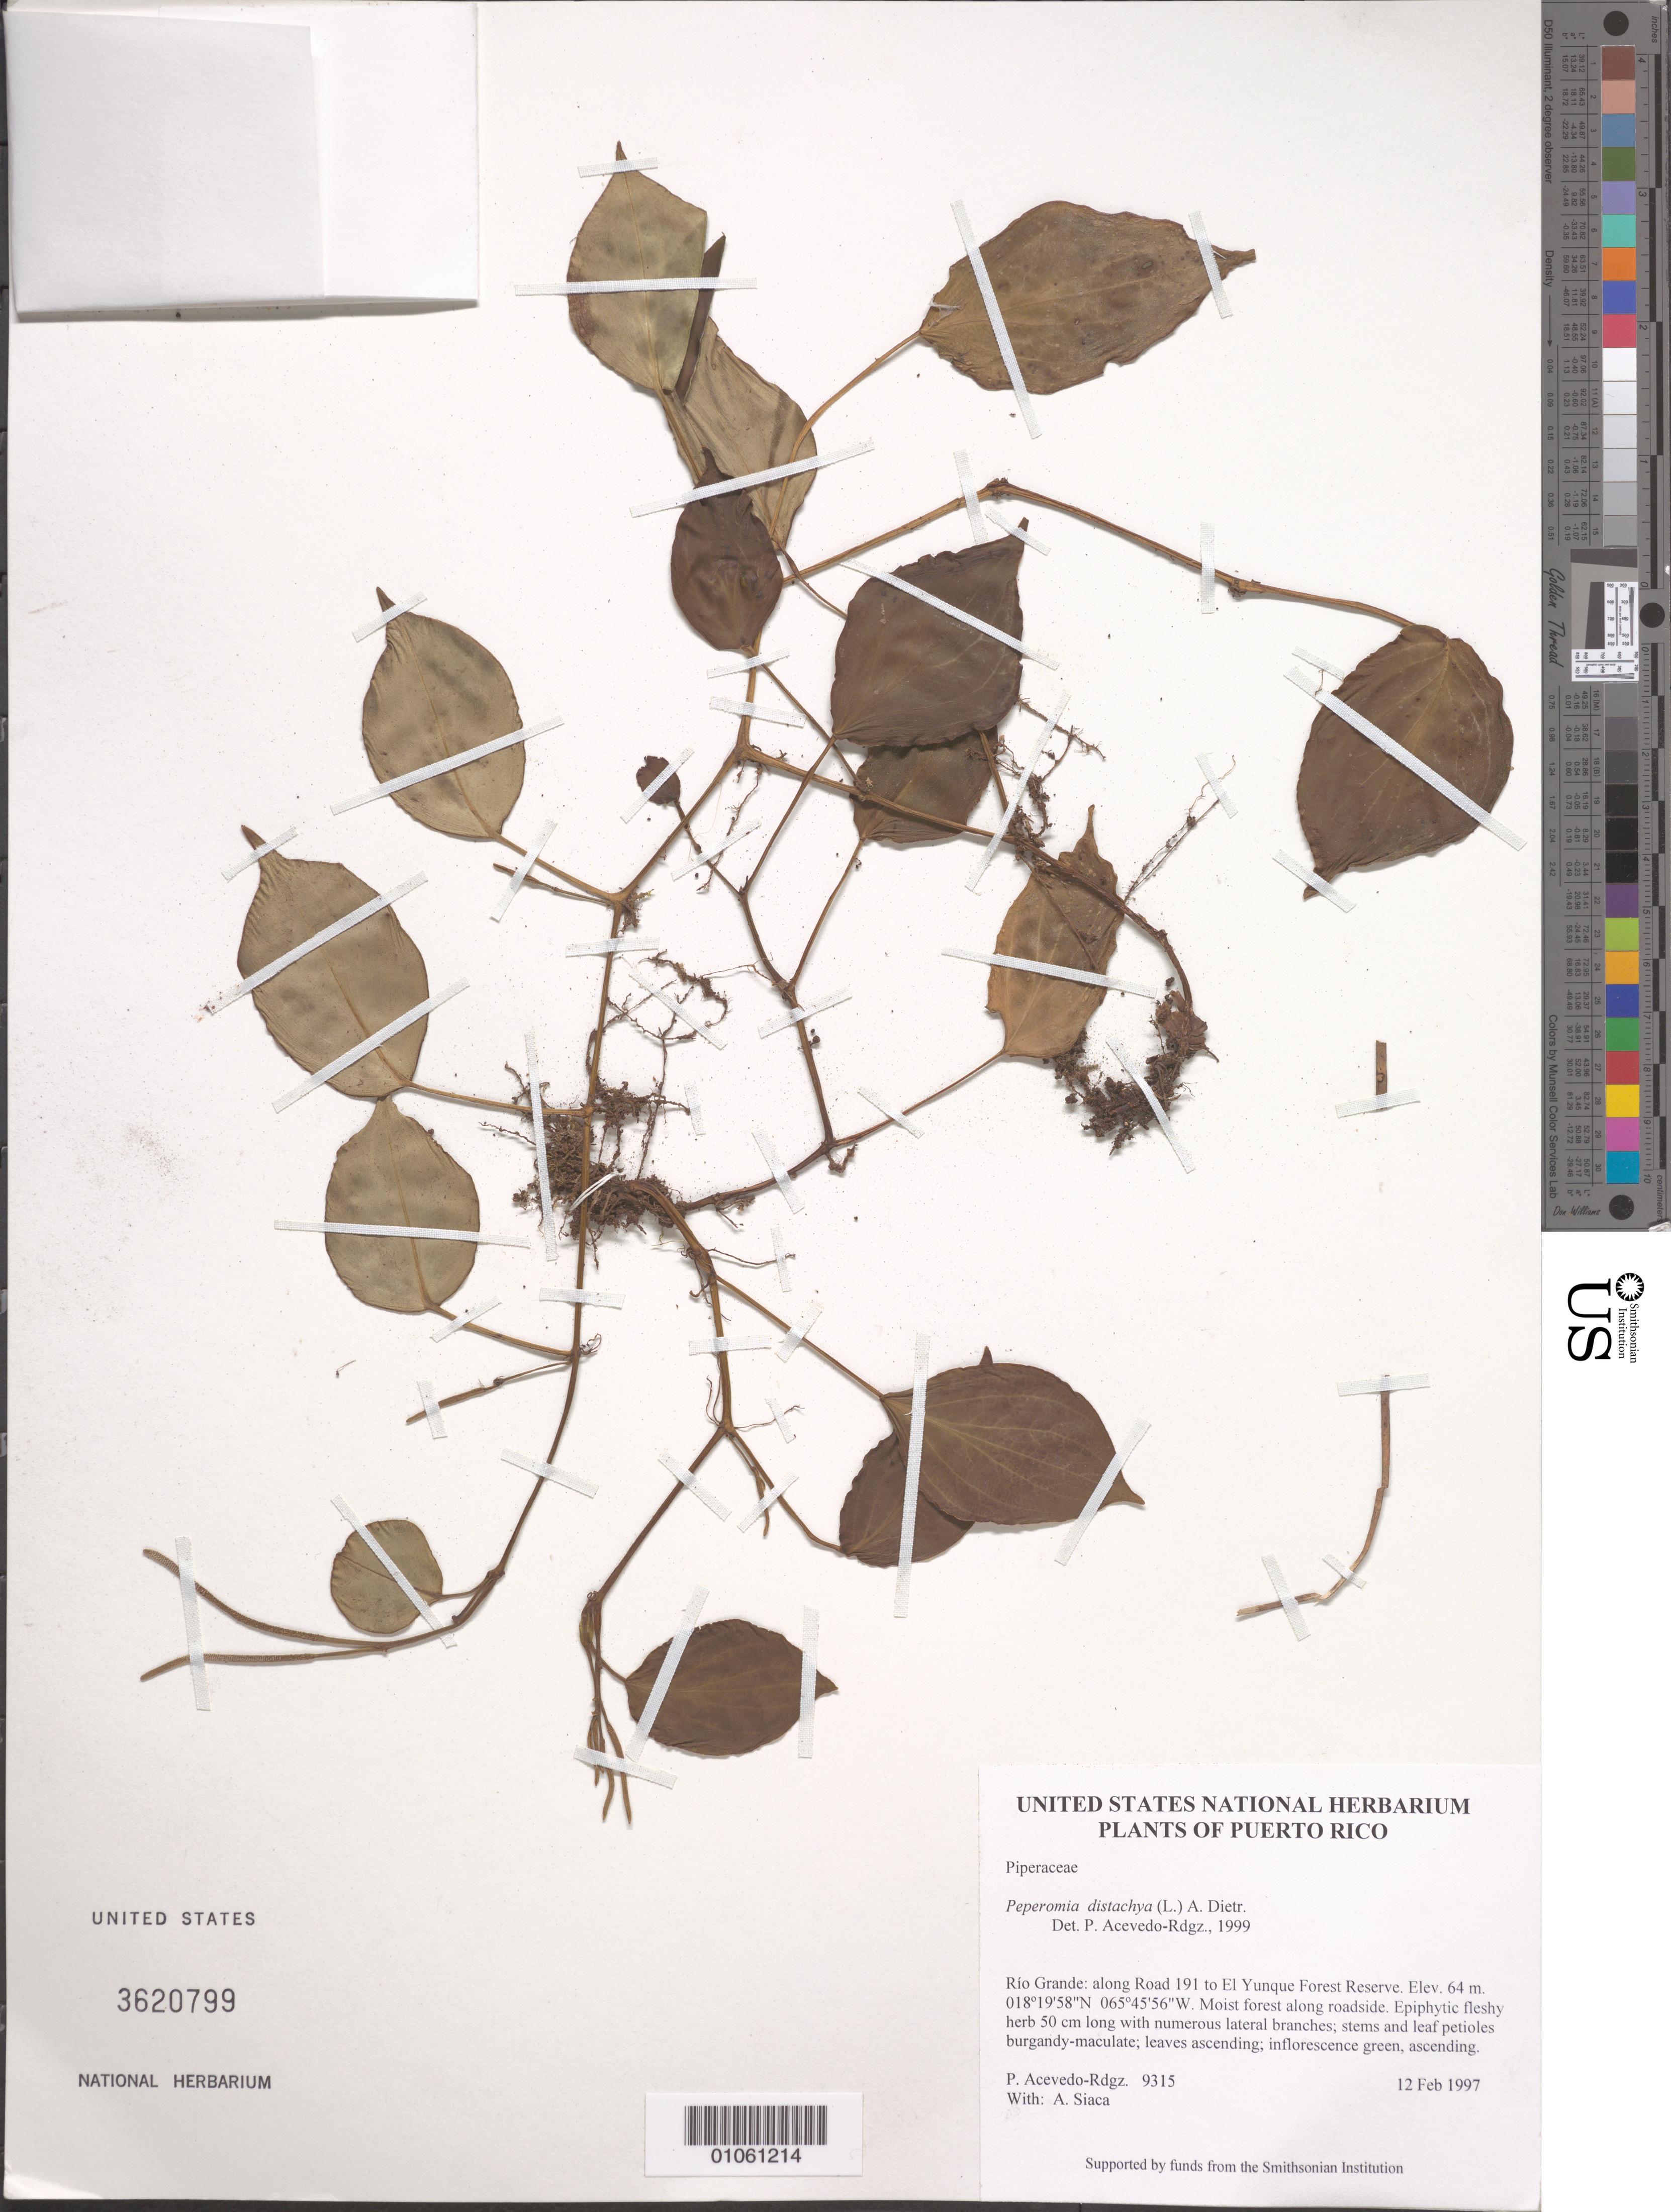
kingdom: Plantae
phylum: Tracheophyta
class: Magnoliopsida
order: Piperales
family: Piperaceae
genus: Peperomia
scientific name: Peperomia distachya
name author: (L.) A. Dietr.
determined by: Acevedo-Rodríguez, P., (BOT), Smithsonian Institution - National Museum of Natural History (UNITED STATES)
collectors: P. Acevedo-Rodr. & A. Siaca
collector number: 9315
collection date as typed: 12 Feb 1997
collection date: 1997-02-12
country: Puerto Rico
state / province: Río Grande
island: Puerto Rico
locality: Río Grande: along Road 191 to El Yunque Forest Reserve.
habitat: Moist forest along roadside.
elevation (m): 64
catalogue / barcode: US 3620799